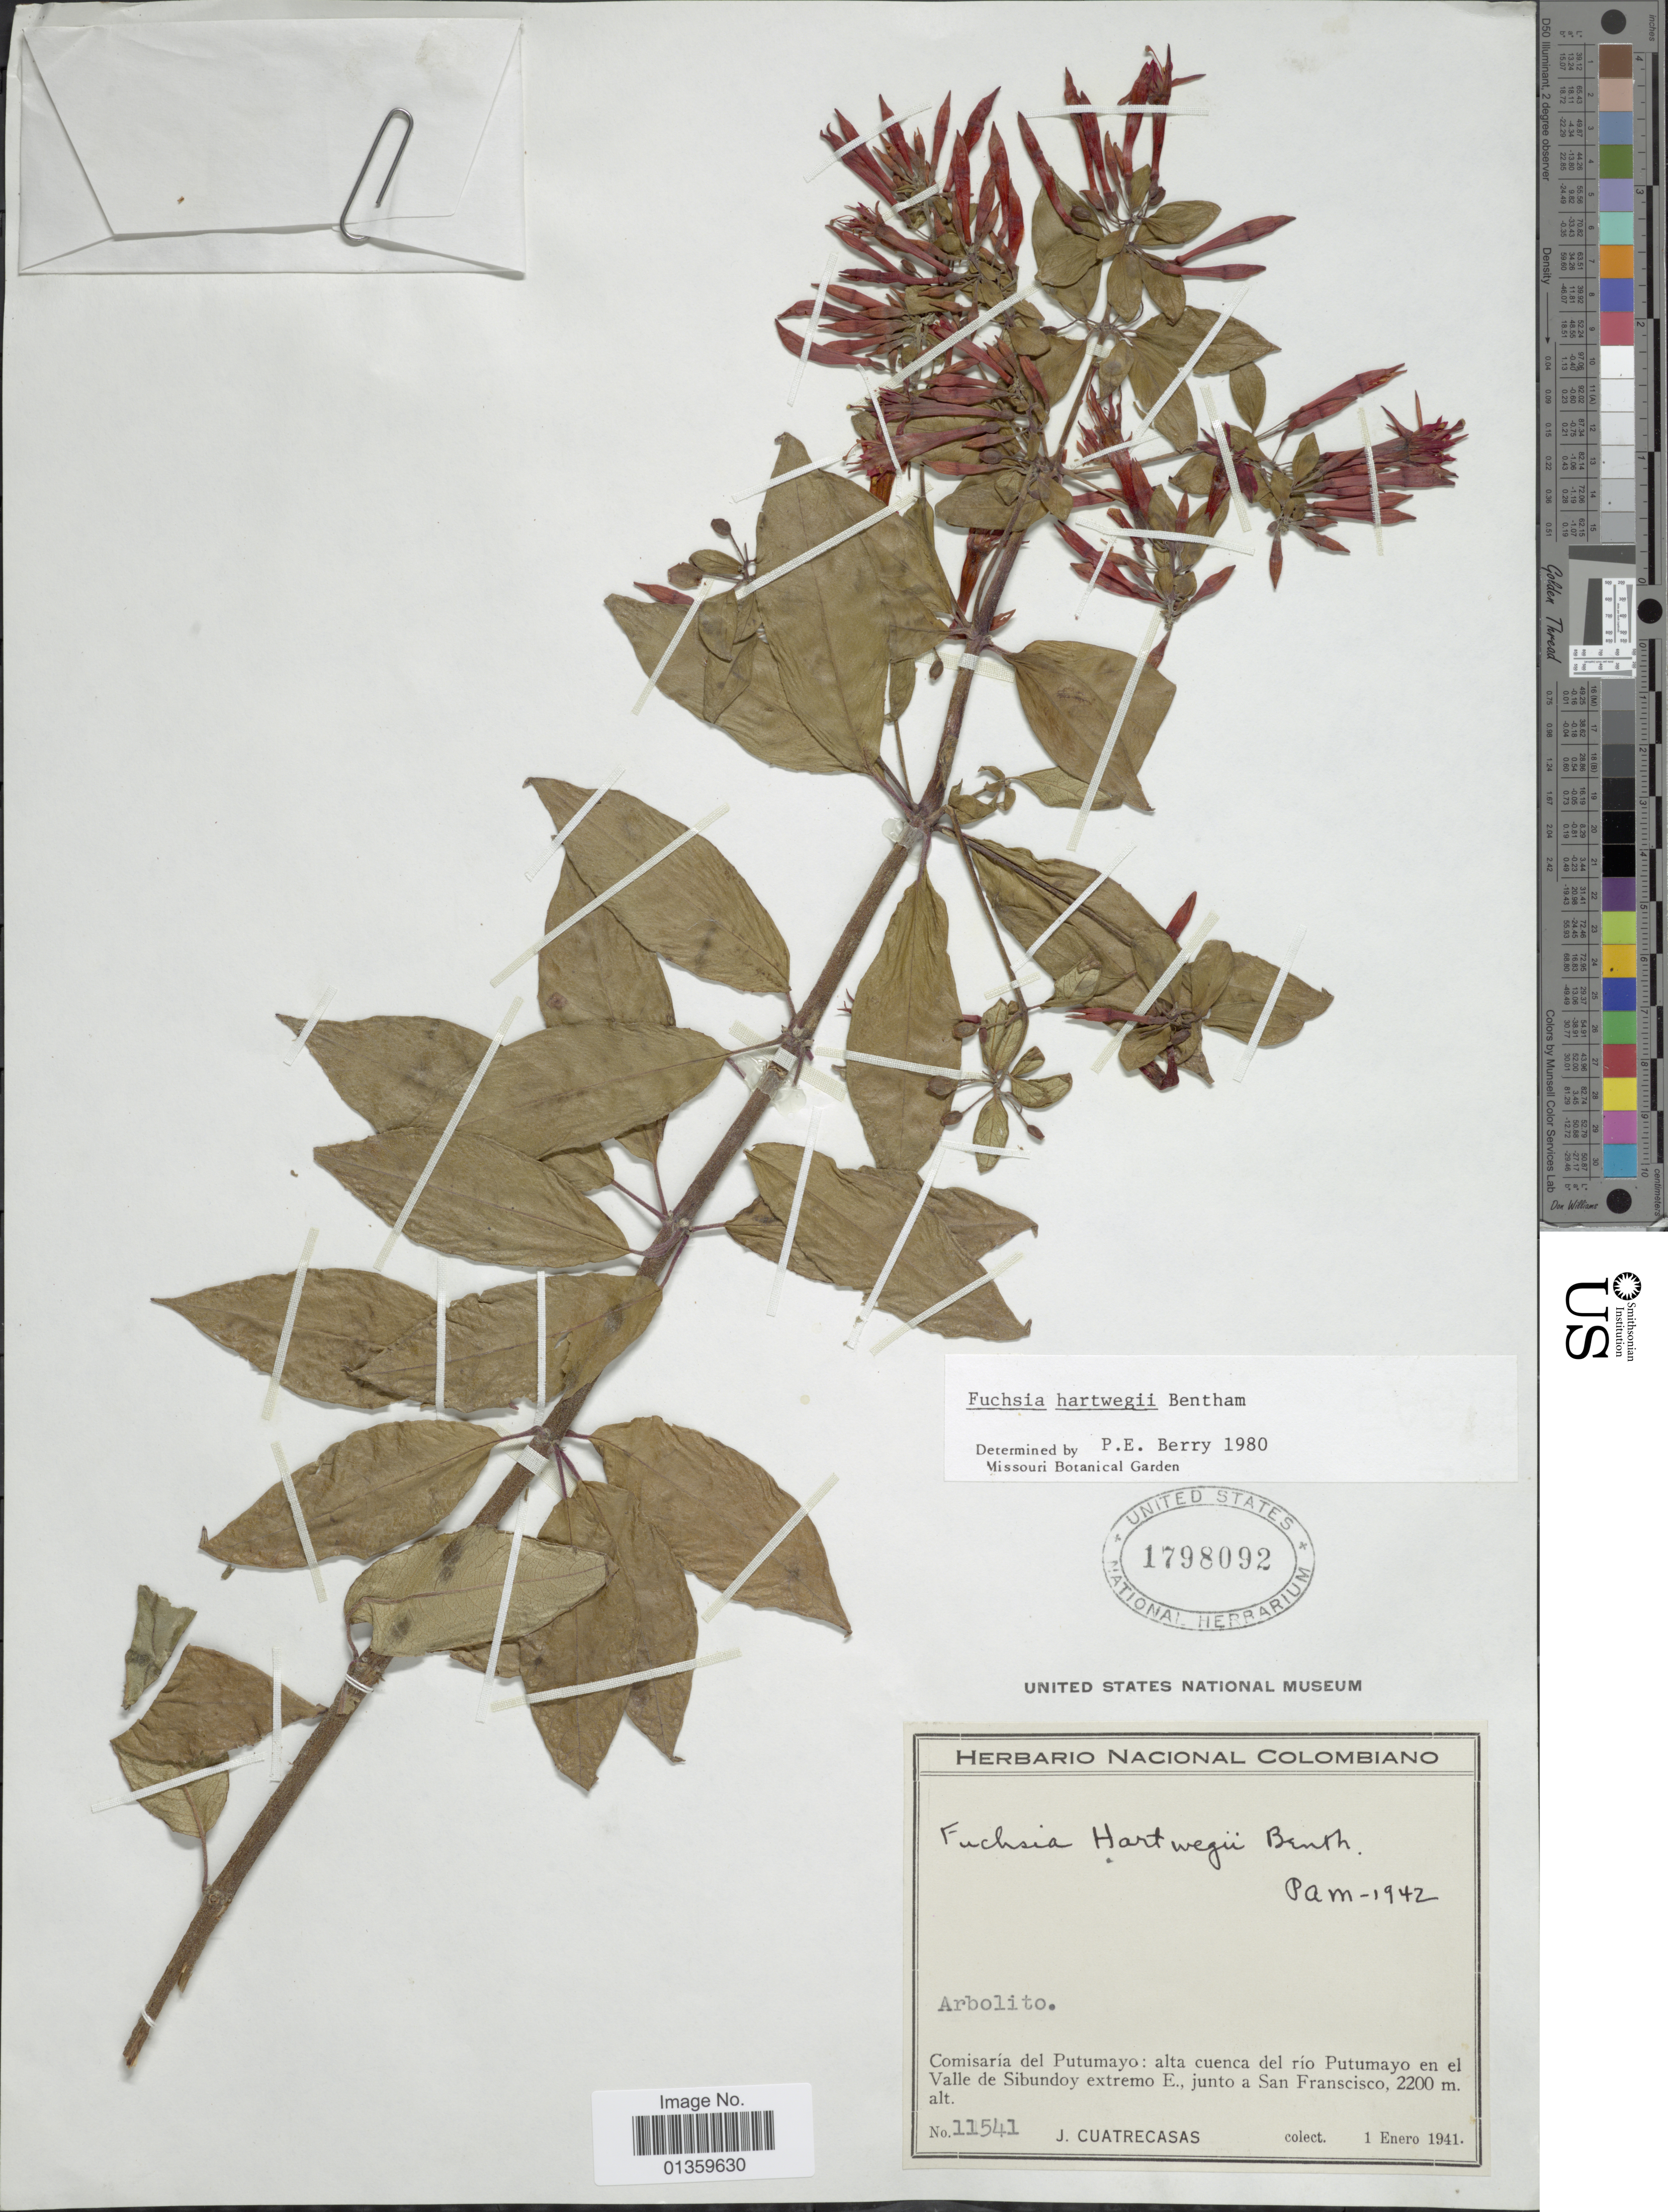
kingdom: Plantae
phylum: Tracheophyta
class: Magnoliopsida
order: Myrtales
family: Onagraceae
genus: Fuchsia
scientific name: Fuchsia hartwegii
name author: Benth.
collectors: J. Cuatrecasas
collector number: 11541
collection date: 1941-01-01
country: Colombia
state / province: Putumayo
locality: Alta cuenca del rio Putumayo en el Valle de Sibundoy extremo E., junto a San Francisco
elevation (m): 2200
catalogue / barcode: US 1798092